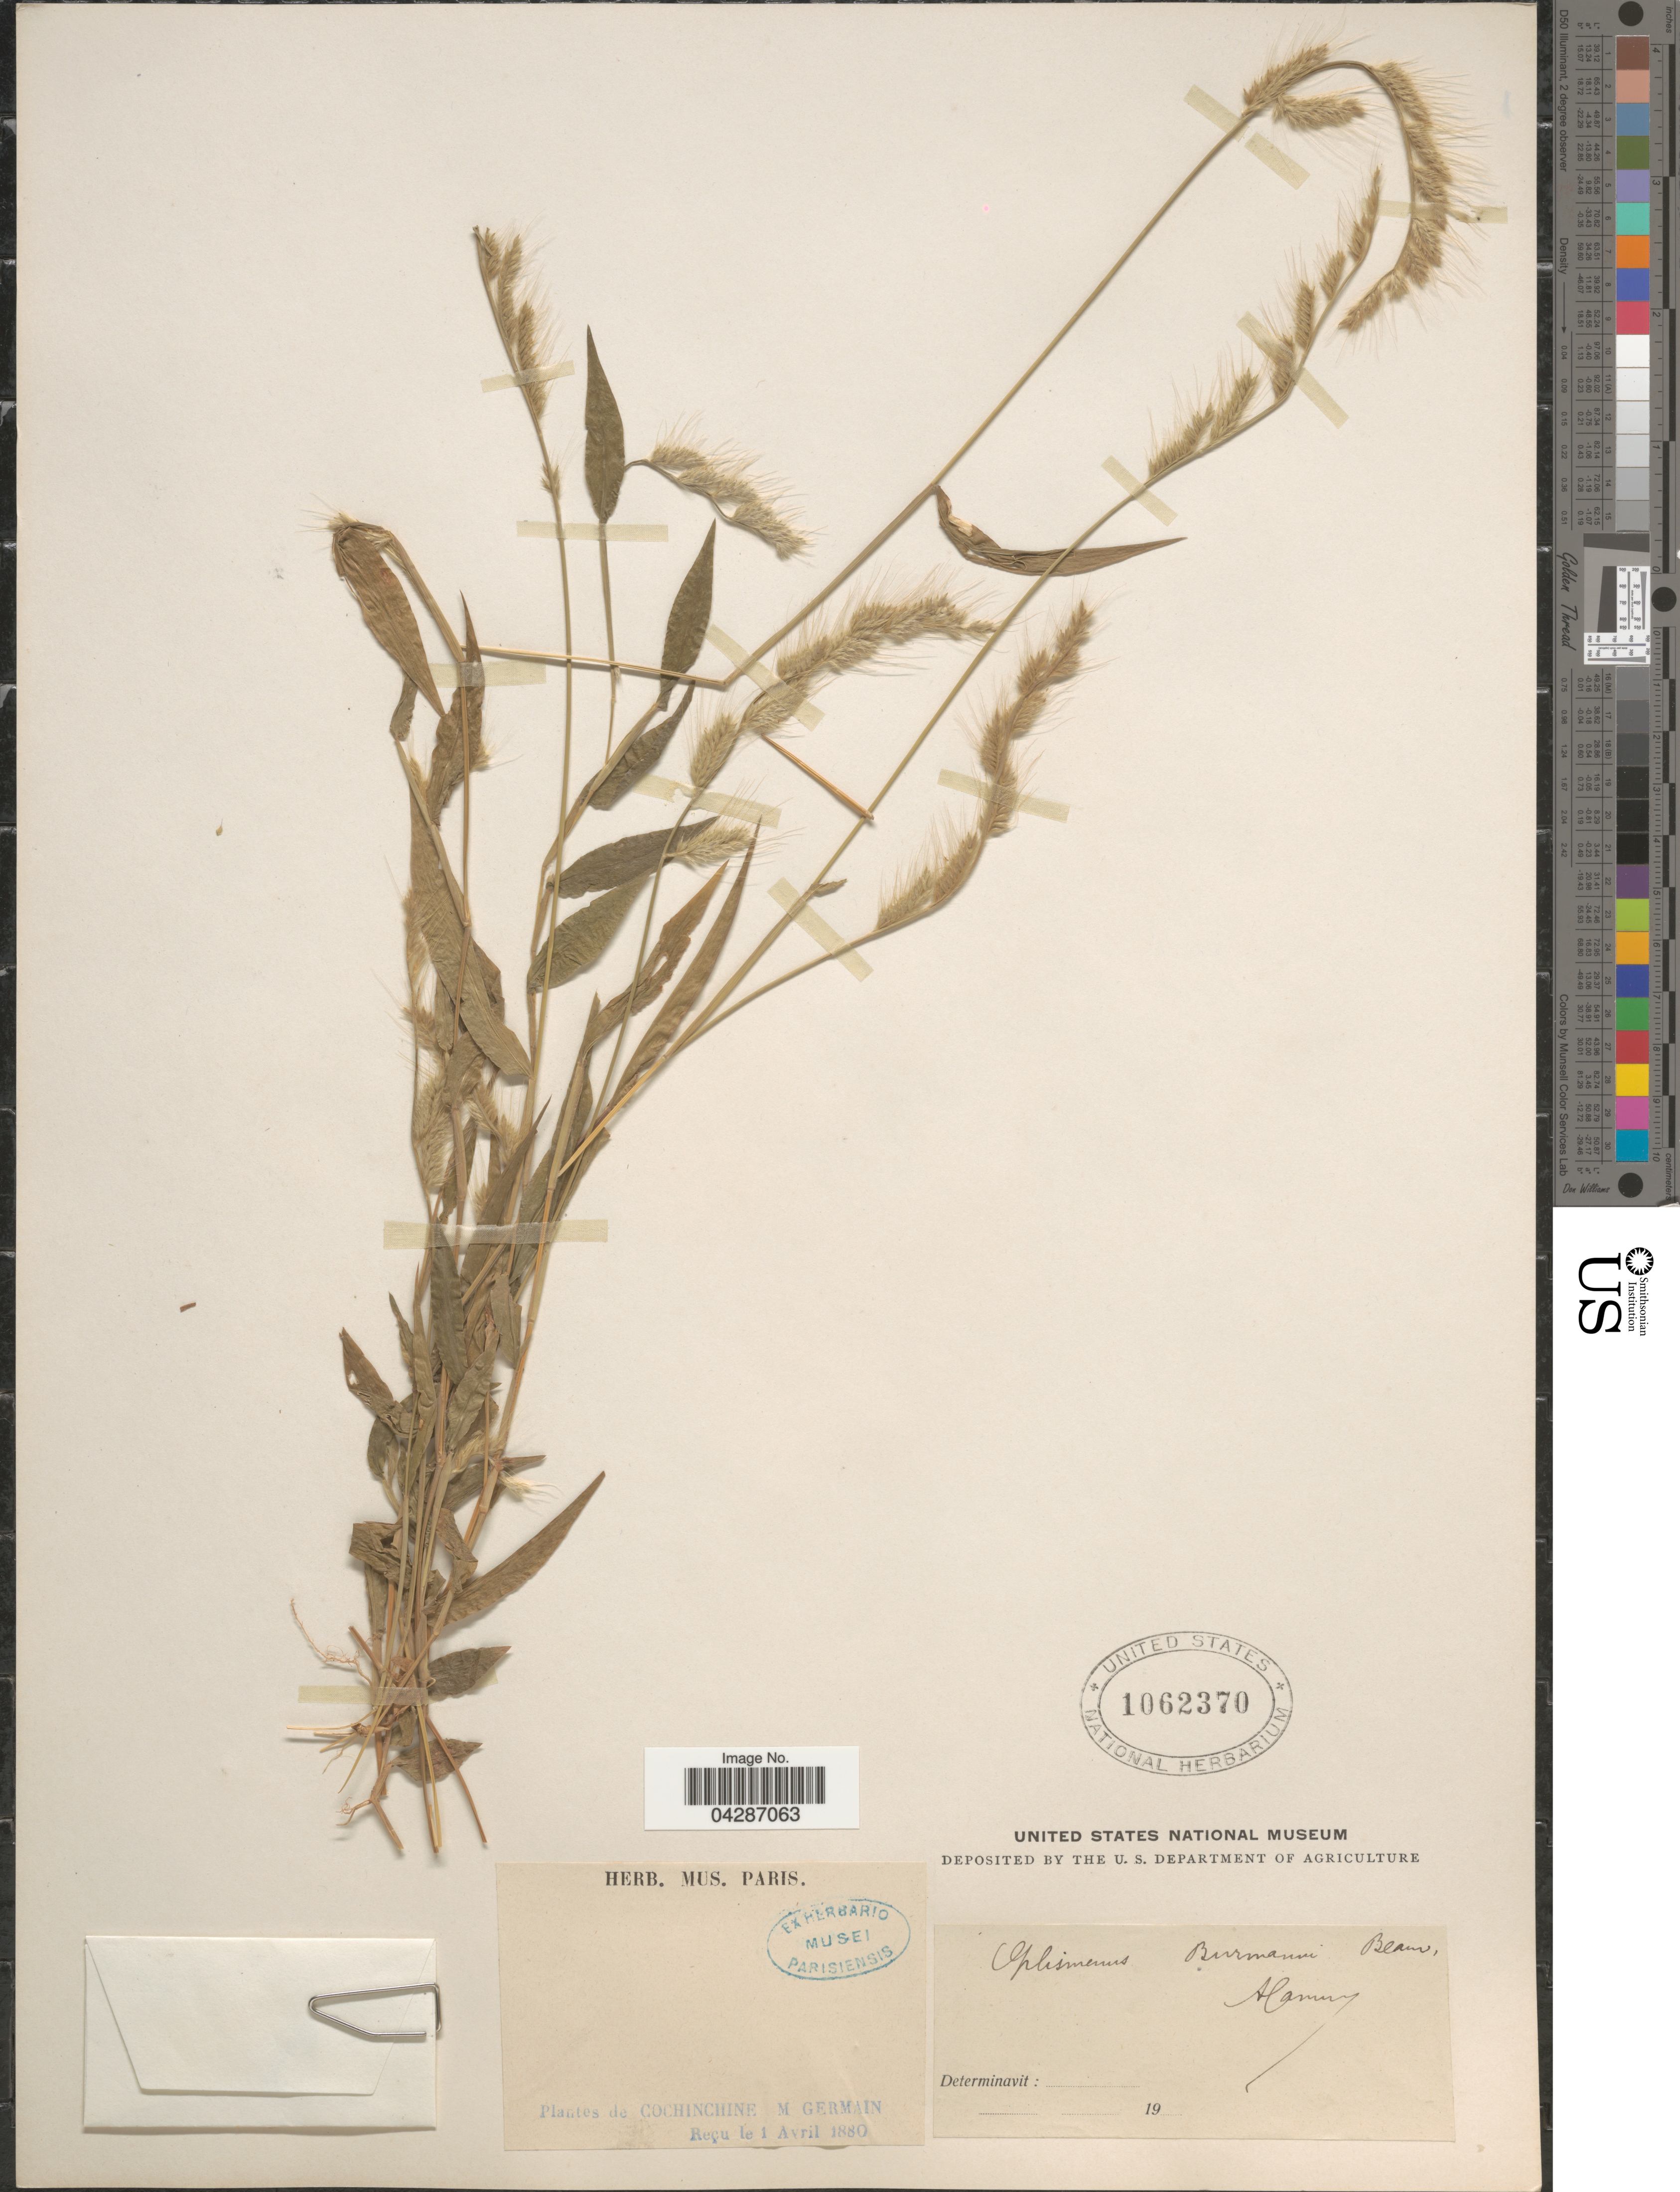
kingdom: Plantae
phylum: Tracheophyta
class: Liliopsida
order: Poales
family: Poaceae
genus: Oplismenus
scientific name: Oplismenus burmannii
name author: (Retz.) P. Beauv.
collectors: M. Germain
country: Vietnam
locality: Cochinchine.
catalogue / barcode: US 1062370